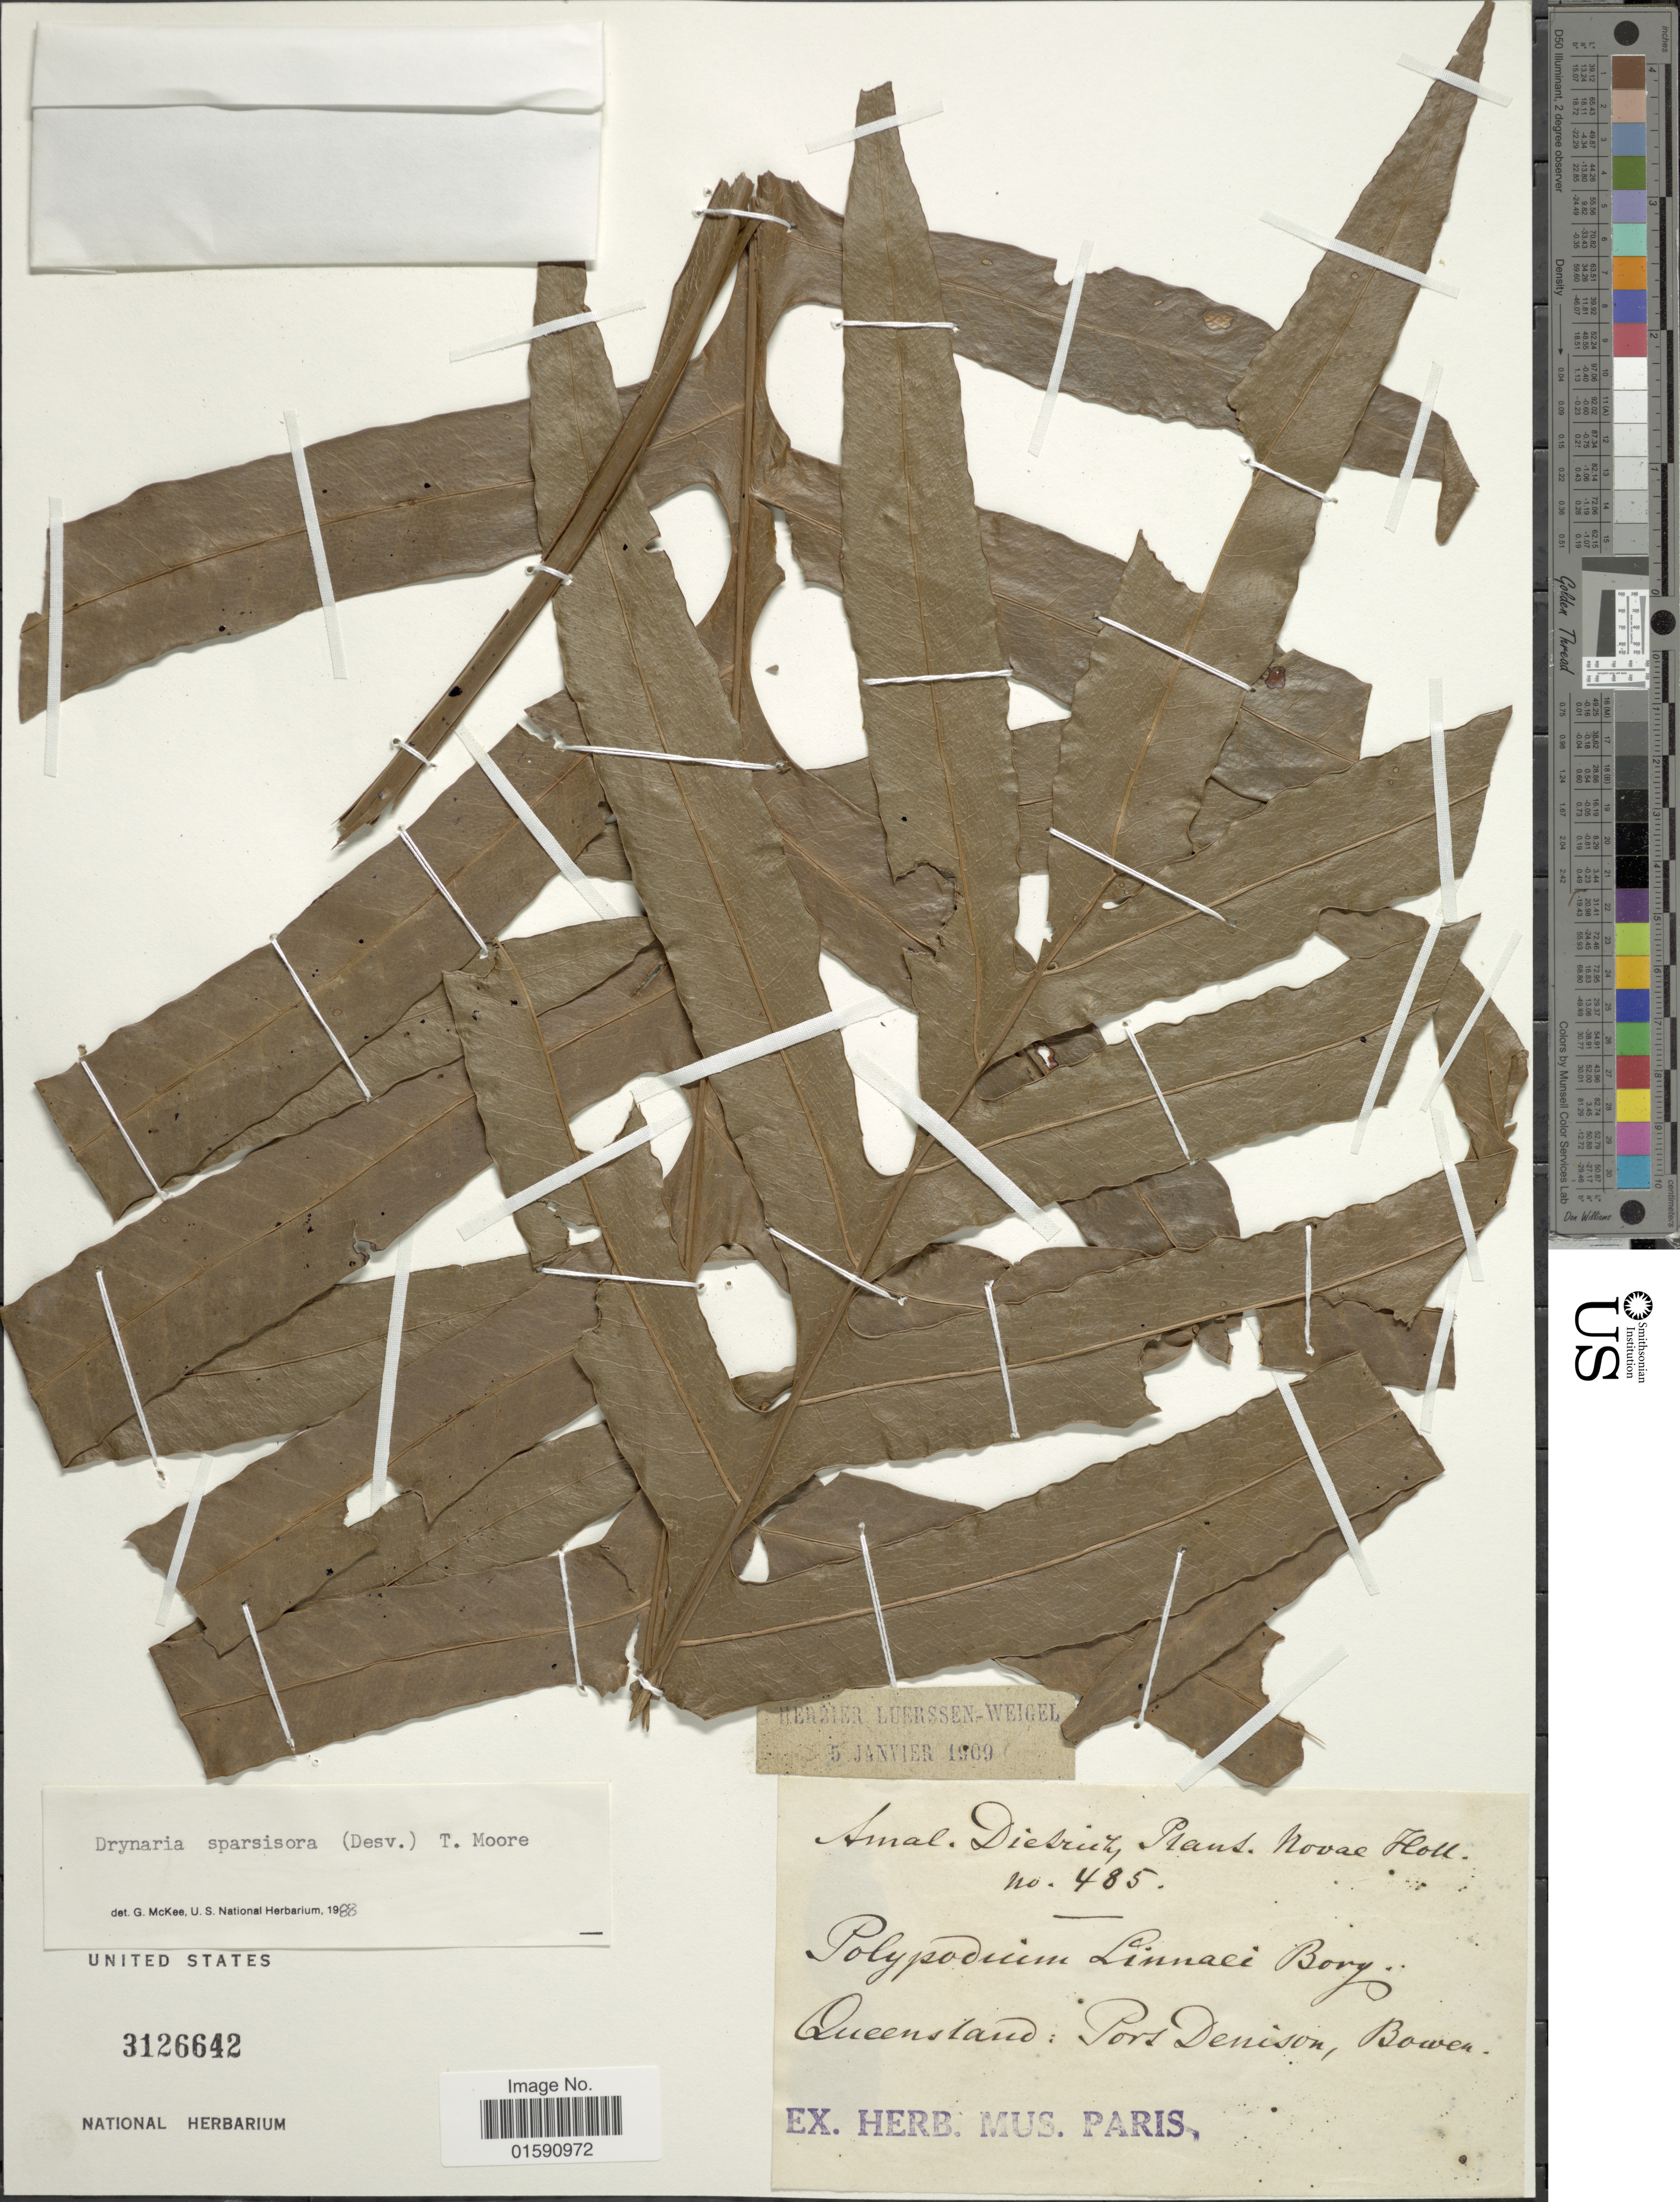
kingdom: Plantae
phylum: Tracheophyta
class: Polypodiopsida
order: Polypodiales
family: Polypodiaceae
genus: Drynaria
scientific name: Drynaria sparsisora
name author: (Desu.) T. Moore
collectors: ex herb. Mus. Paris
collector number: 485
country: Australia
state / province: Queensland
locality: Pors Denison, Bowen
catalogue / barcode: US 3126642